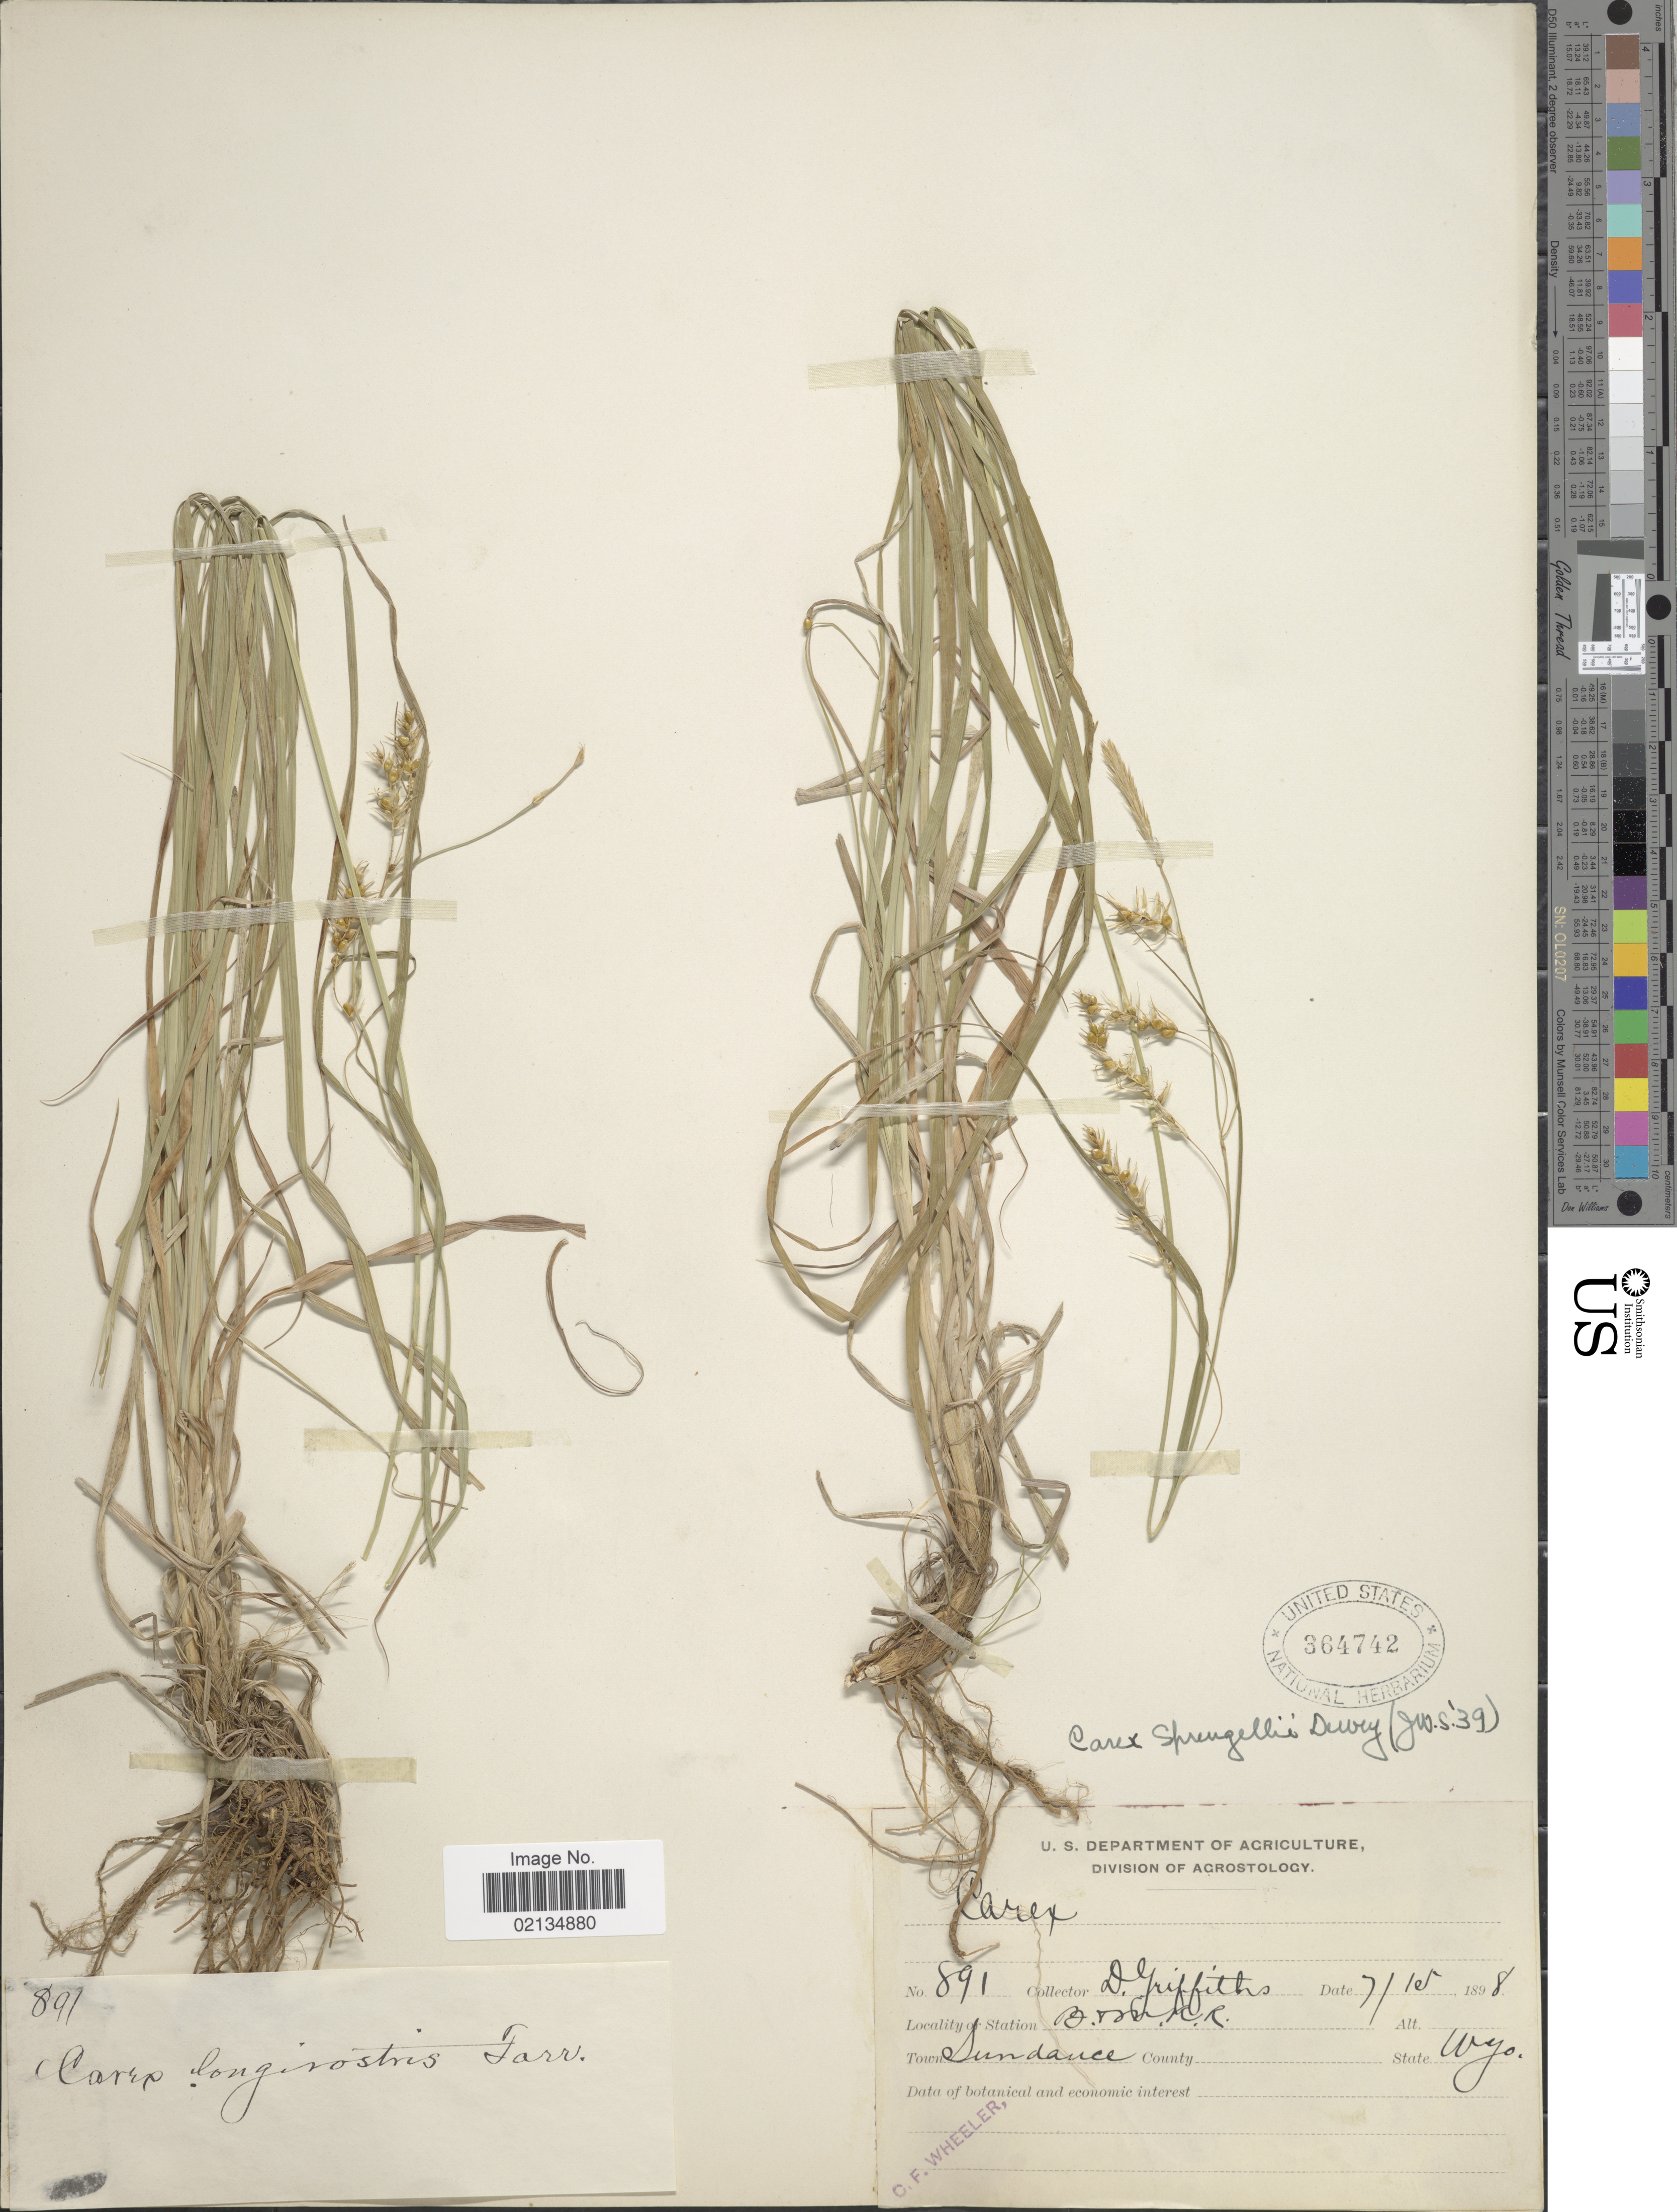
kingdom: Plantae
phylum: Tracheophyta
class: Liliopsida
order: Poales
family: Cyperaceae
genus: Carex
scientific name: Carex sprengelii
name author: Dewey ex Spreng.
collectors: D. Griffiths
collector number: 891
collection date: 1898-07-15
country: United States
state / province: Wyoming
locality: B. + M. R.R. Sundance.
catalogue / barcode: US 364742